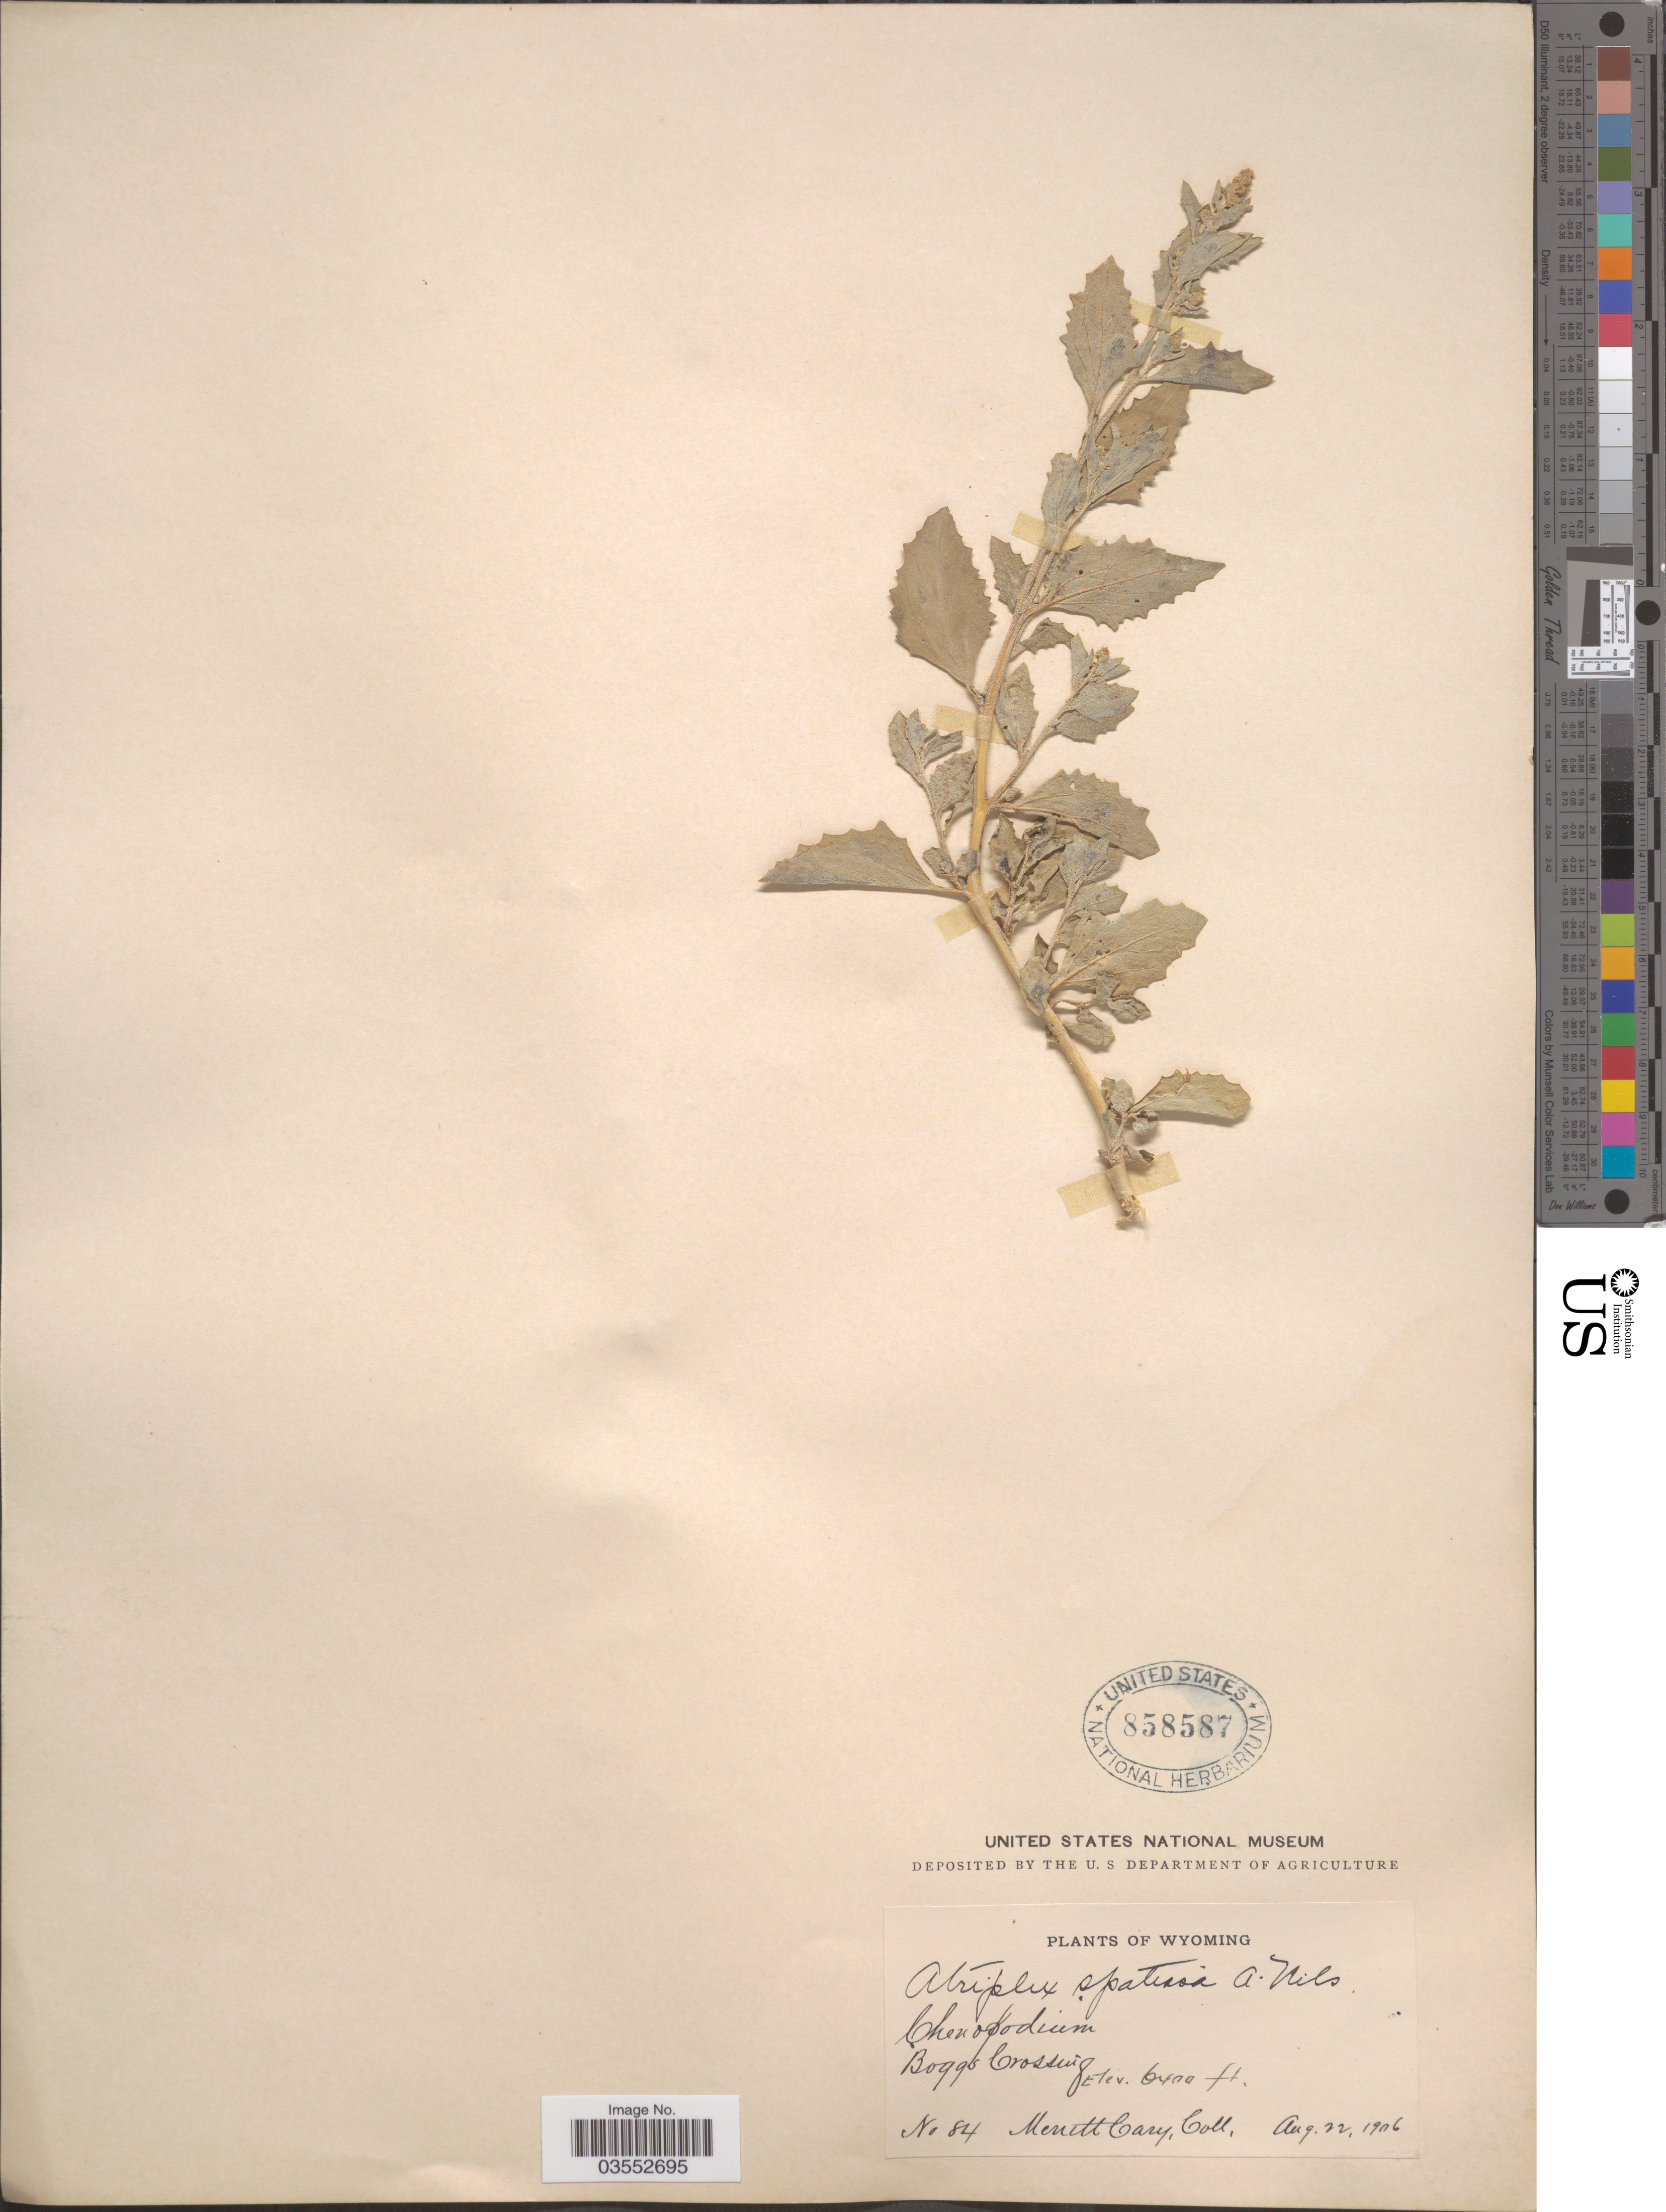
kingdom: Plantae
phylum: Tracheophyta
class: Magnoliopsida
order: Caryophyllales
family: Amaranthaceae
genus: Atriplex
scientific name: Atriplex rosea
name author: L.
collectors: M. Cary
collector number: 84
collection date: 1906-08-22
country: United States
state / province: Wyoming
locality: Boggs Crossing.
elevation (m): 1951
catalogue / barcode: US 858587